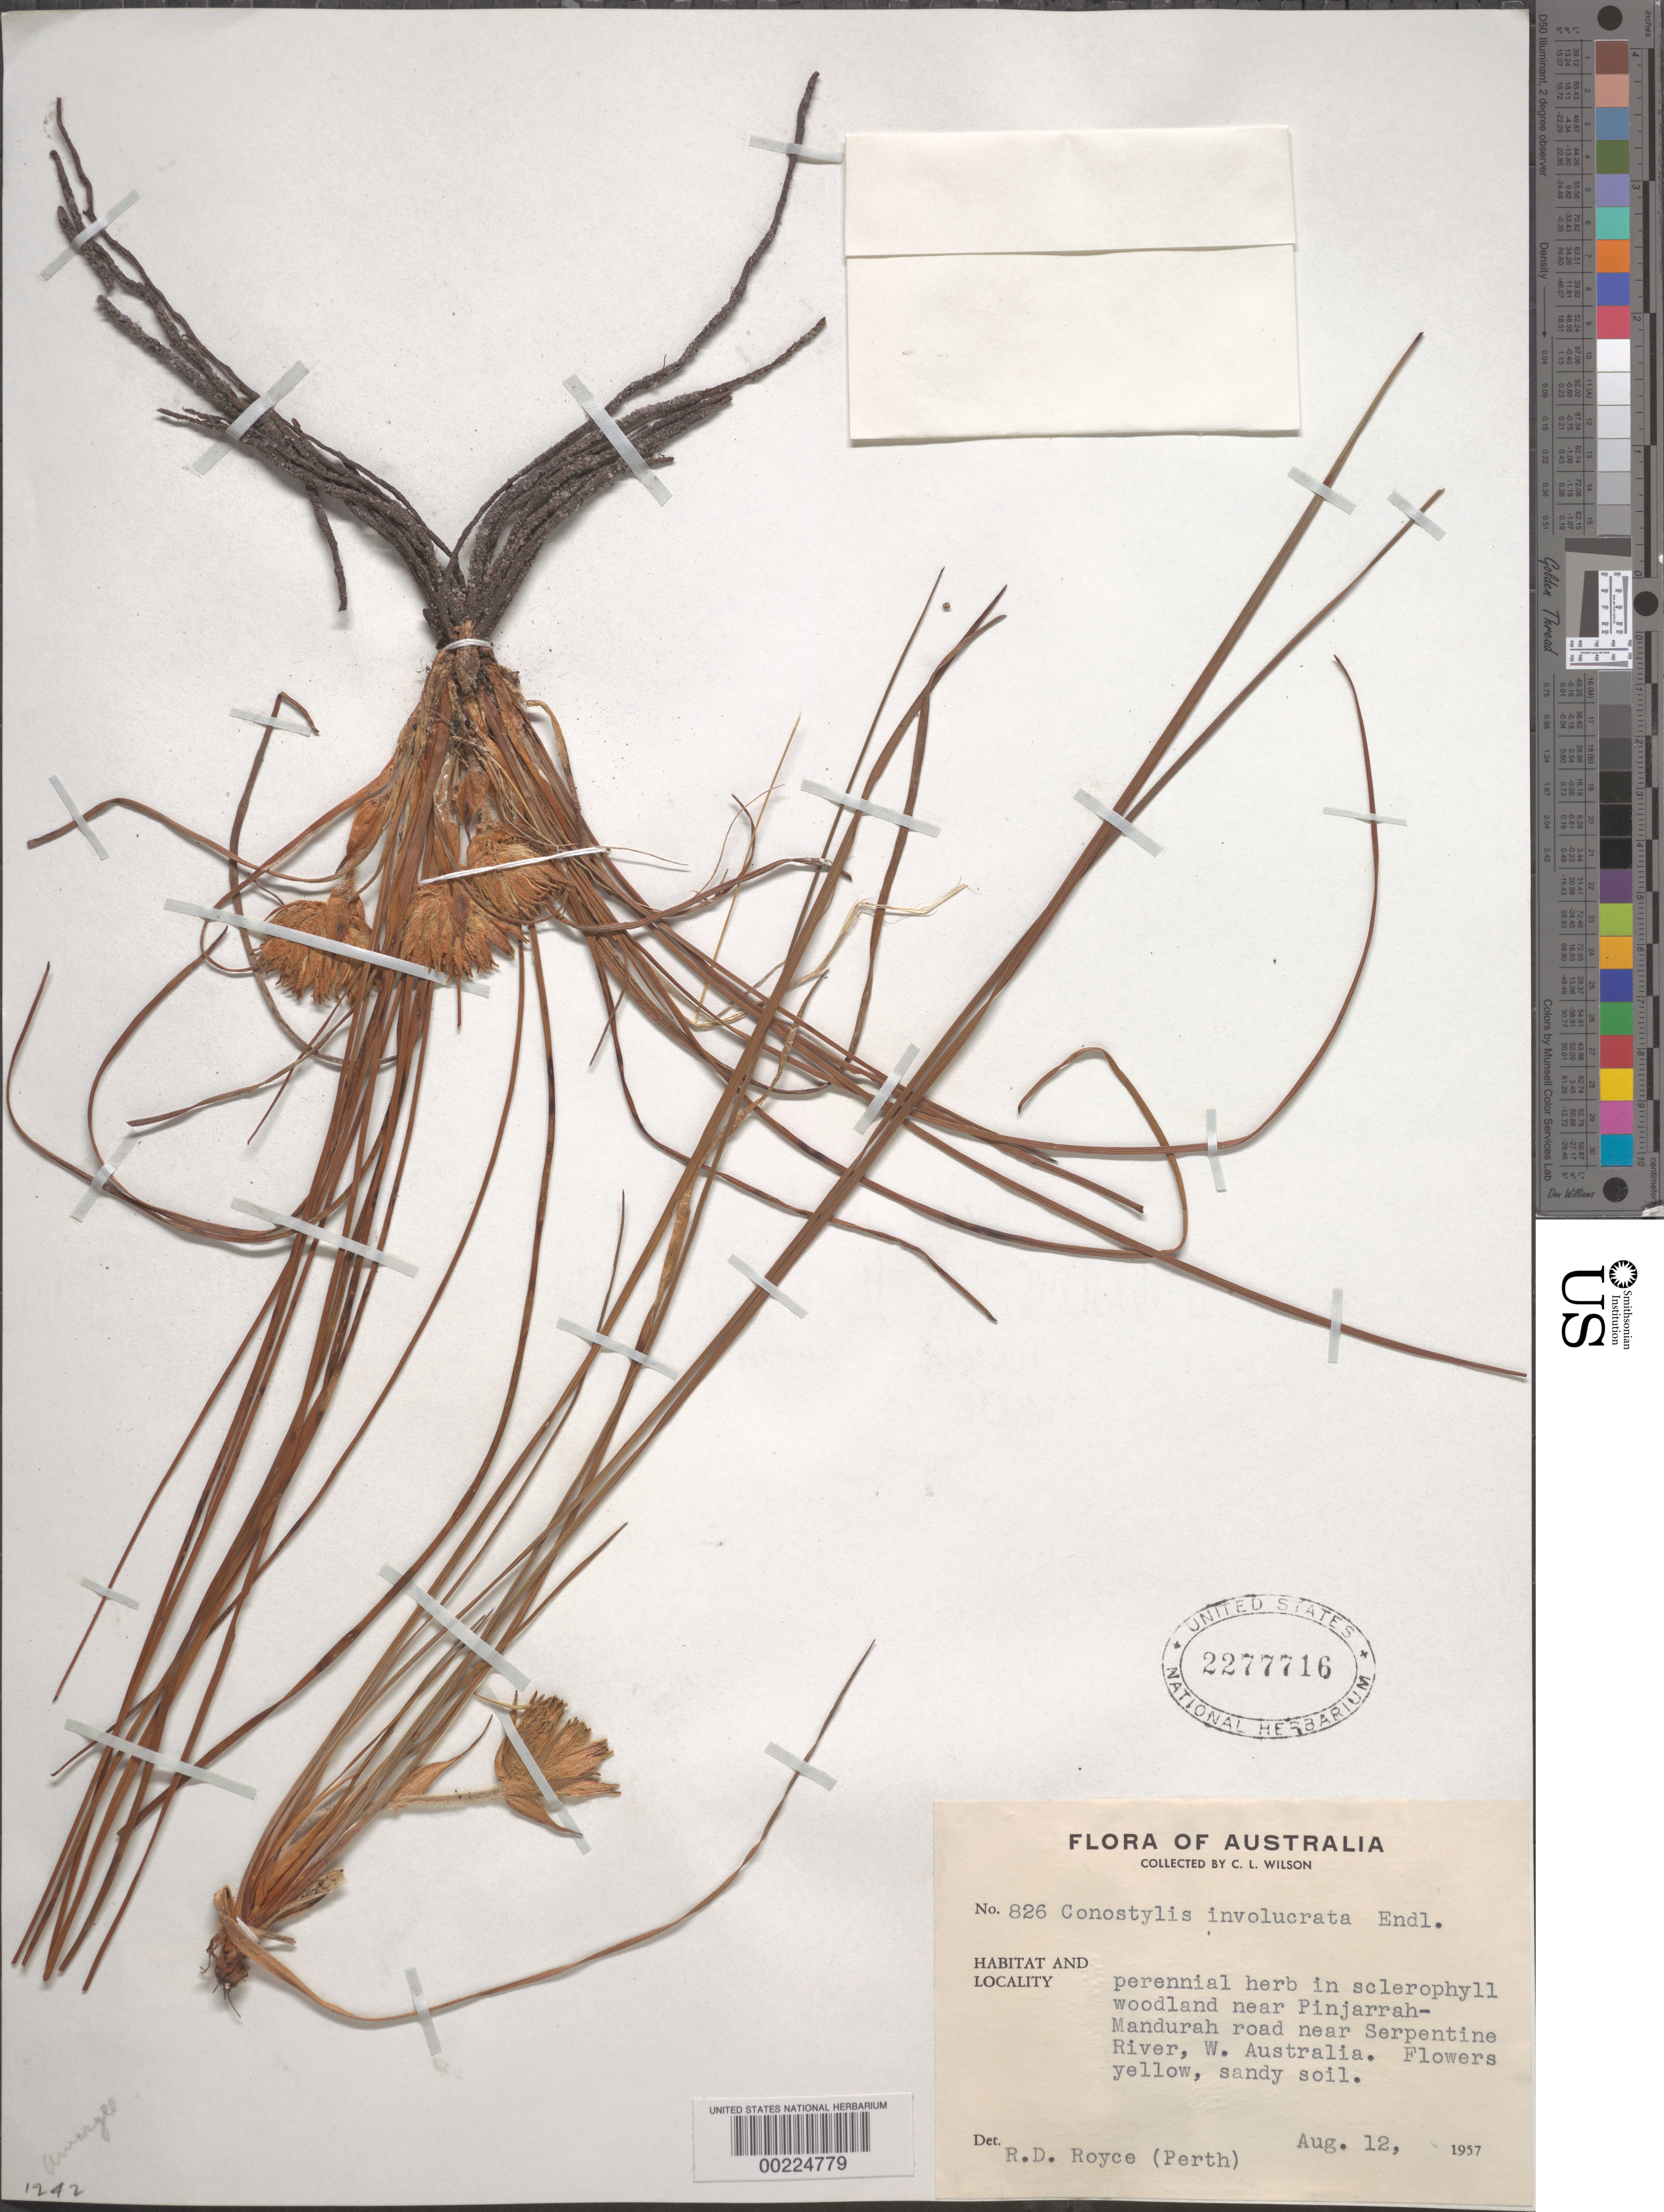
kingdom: Plantae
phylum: Tracheophyta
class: Liliopsida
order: Commelinales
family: Haemodoraceae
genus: Conostylis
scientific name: Conostylis involucrata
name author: Endl.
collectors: R. Royce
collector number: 826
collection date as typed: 12 Aug 1957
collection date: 1957-08-12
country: Australia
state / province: Western Australia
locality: Near pinjarrah-mandurah road near serpentine river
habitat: In sclerophyll woodland; sandy soil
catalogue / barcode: US 2277716